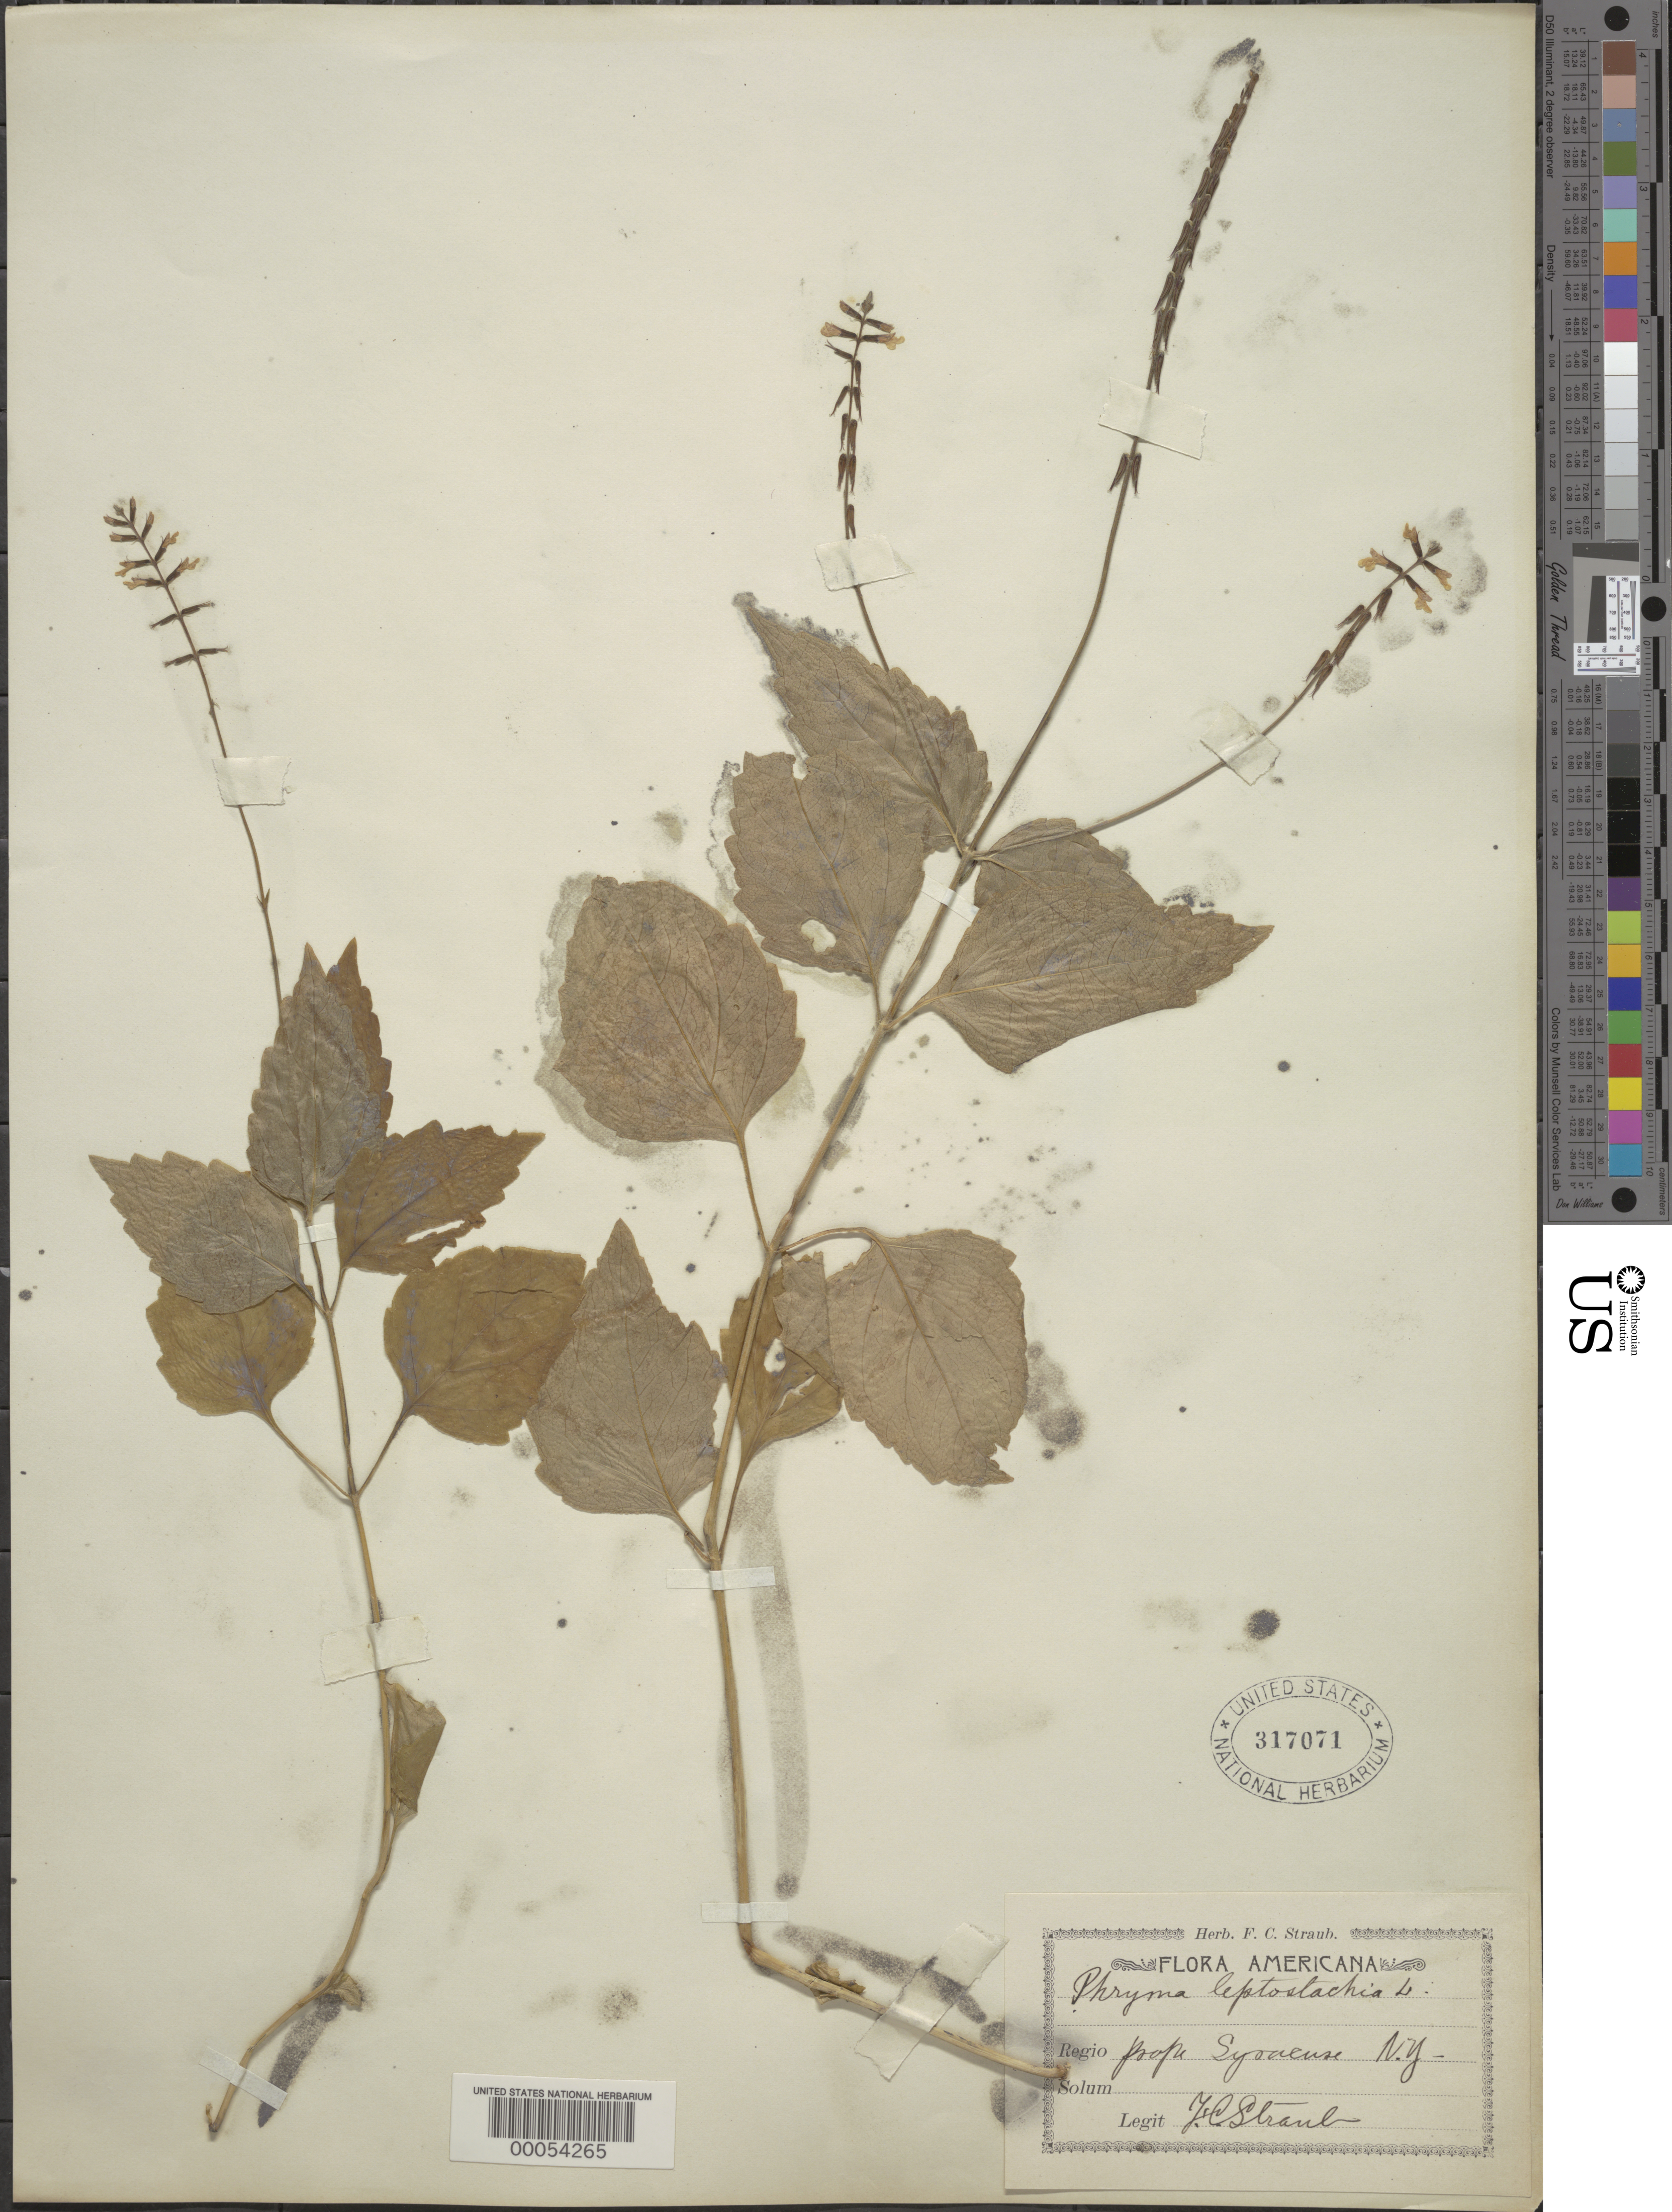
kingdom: Plantae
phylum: Tracheophyta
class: Magnoliopsida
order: Lamiales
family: Phrymaceae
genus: Phryma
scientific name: Phryma leptostachya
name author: L.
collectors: F. Straub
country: United States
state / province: New York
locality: Syracuse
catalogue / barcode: US 317071